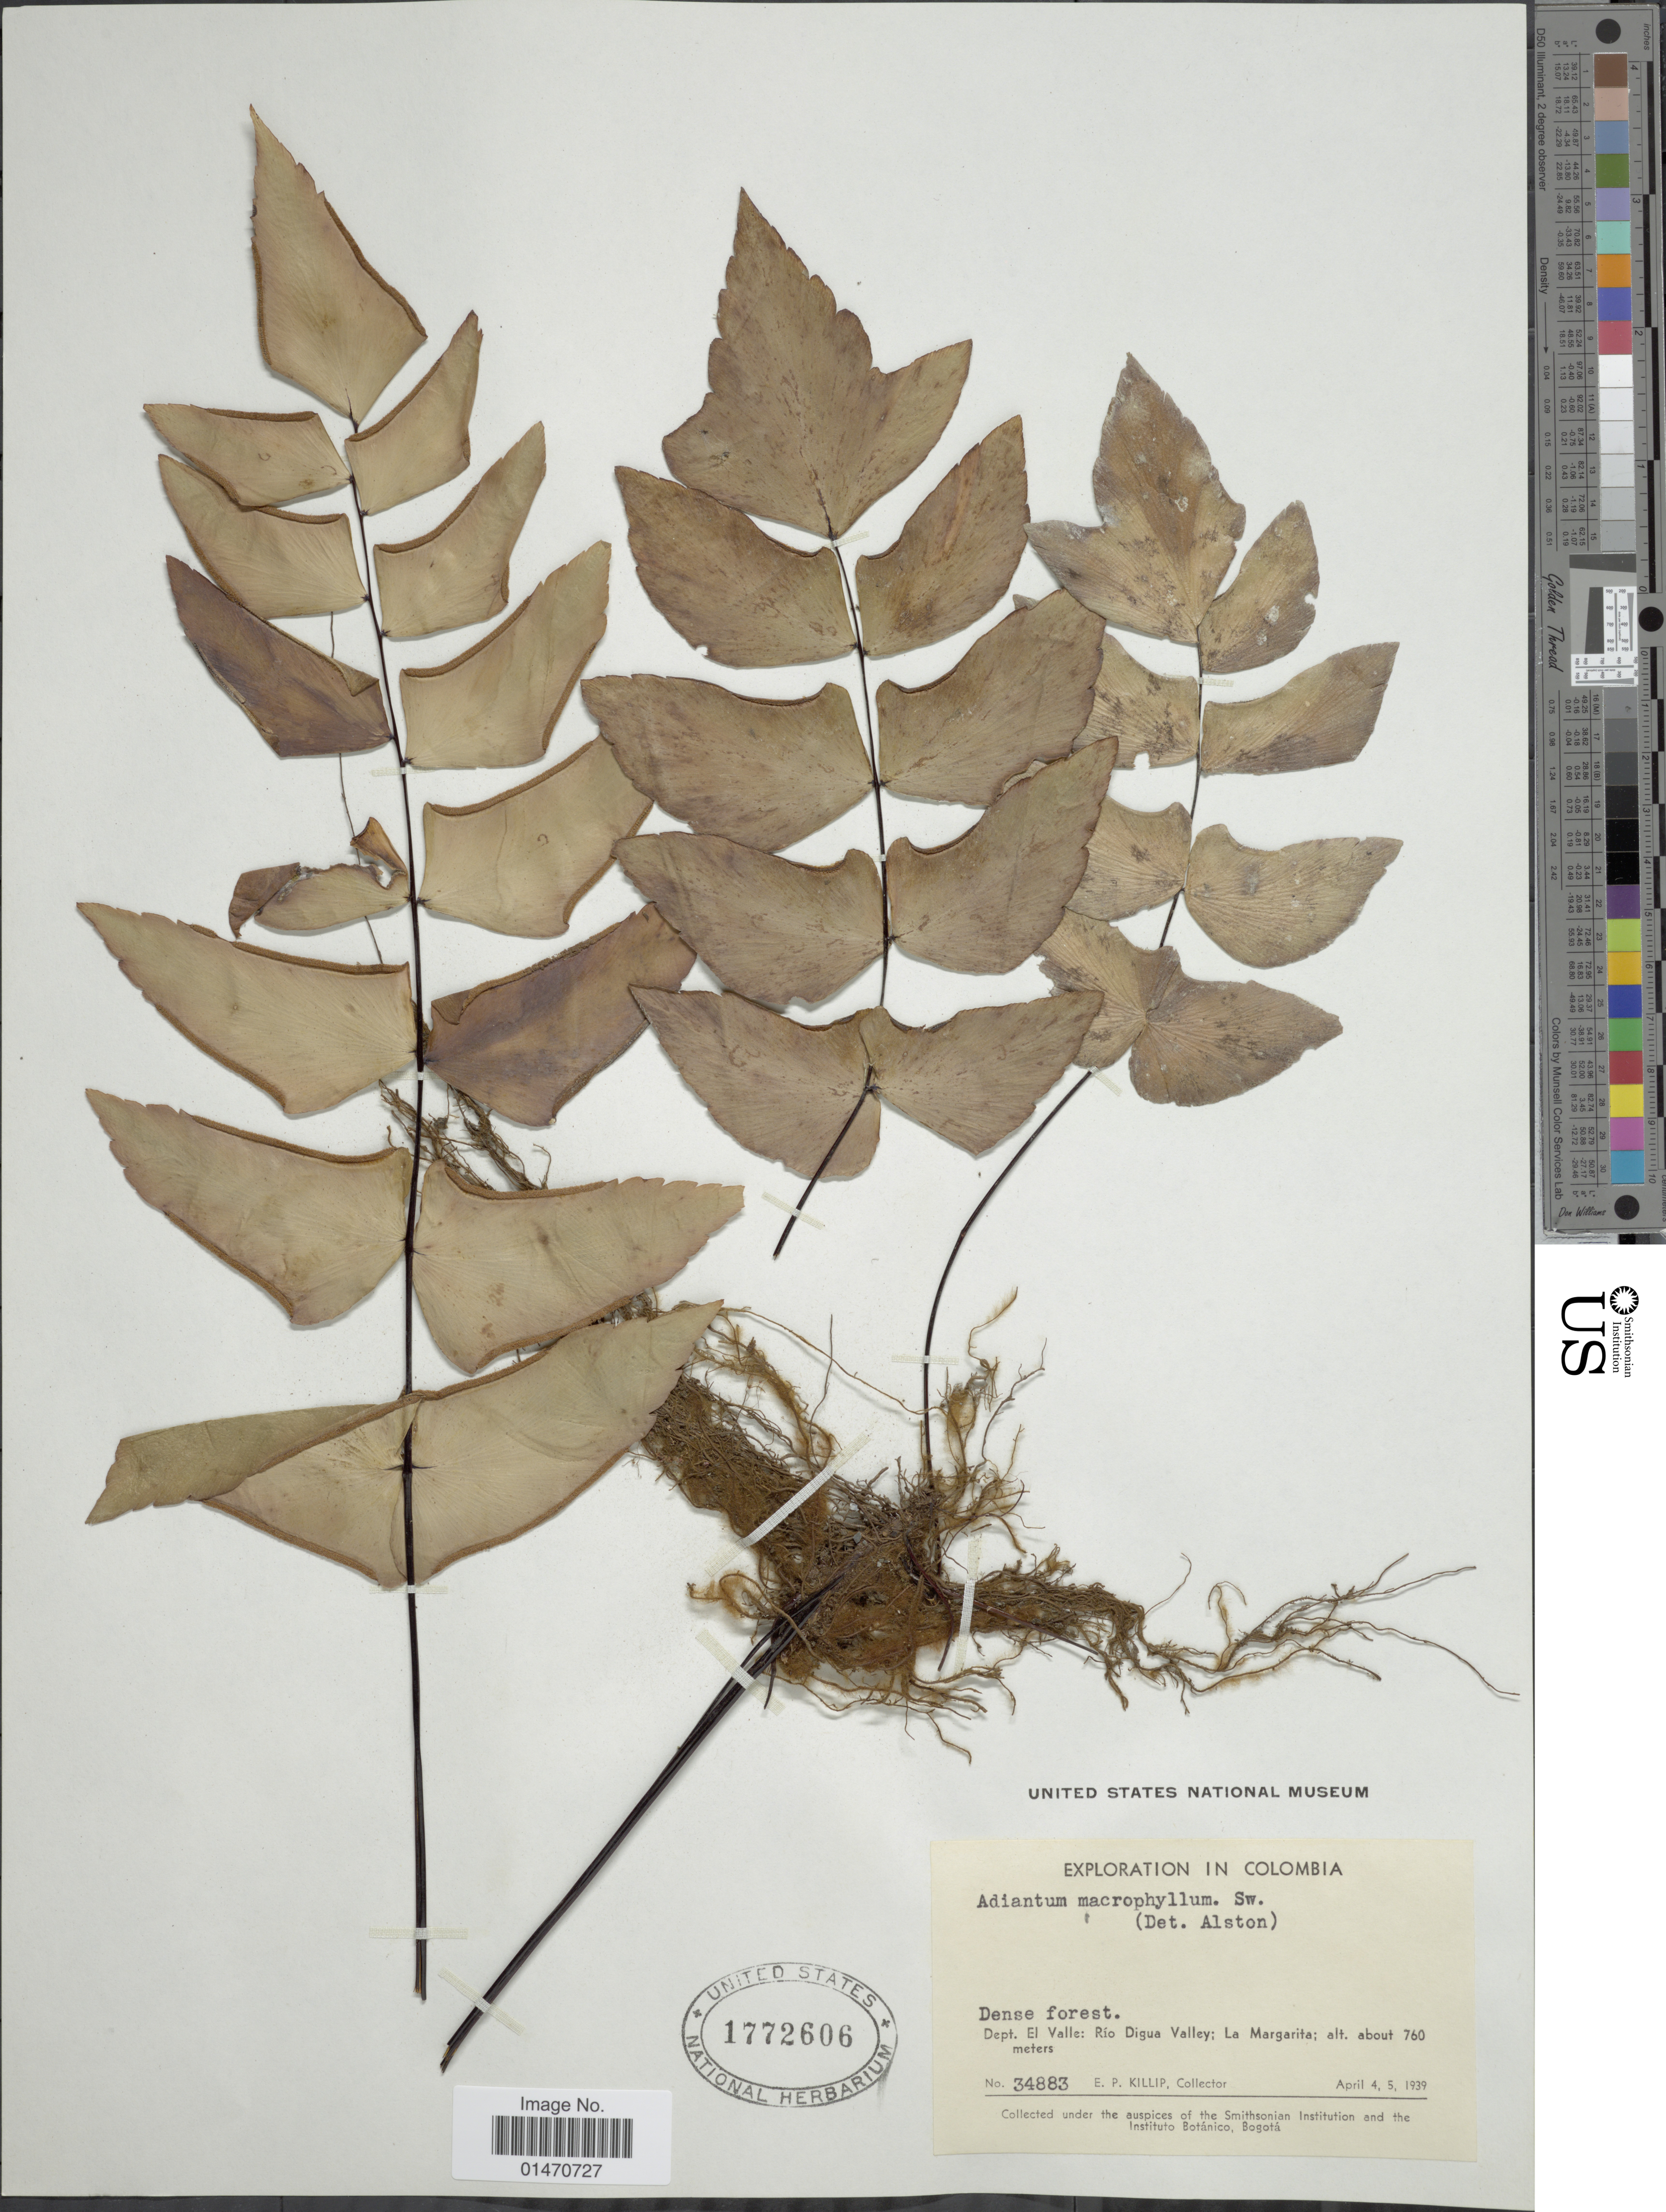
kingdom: Plantae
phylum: Tracheophyta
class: Polypodiopsida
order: Polypodiales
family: Pteridaceae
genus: Adiantum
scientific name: Adiantum macrophyllum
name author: Sw.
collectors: E. P. Killip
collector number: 34883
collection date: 1939-04-04/1939-04-05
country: Colombia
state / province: Valle del Cauca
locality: Dense El Valle: Rio Digua Valley; La Margarita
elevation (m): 760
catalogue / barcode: US 1772606